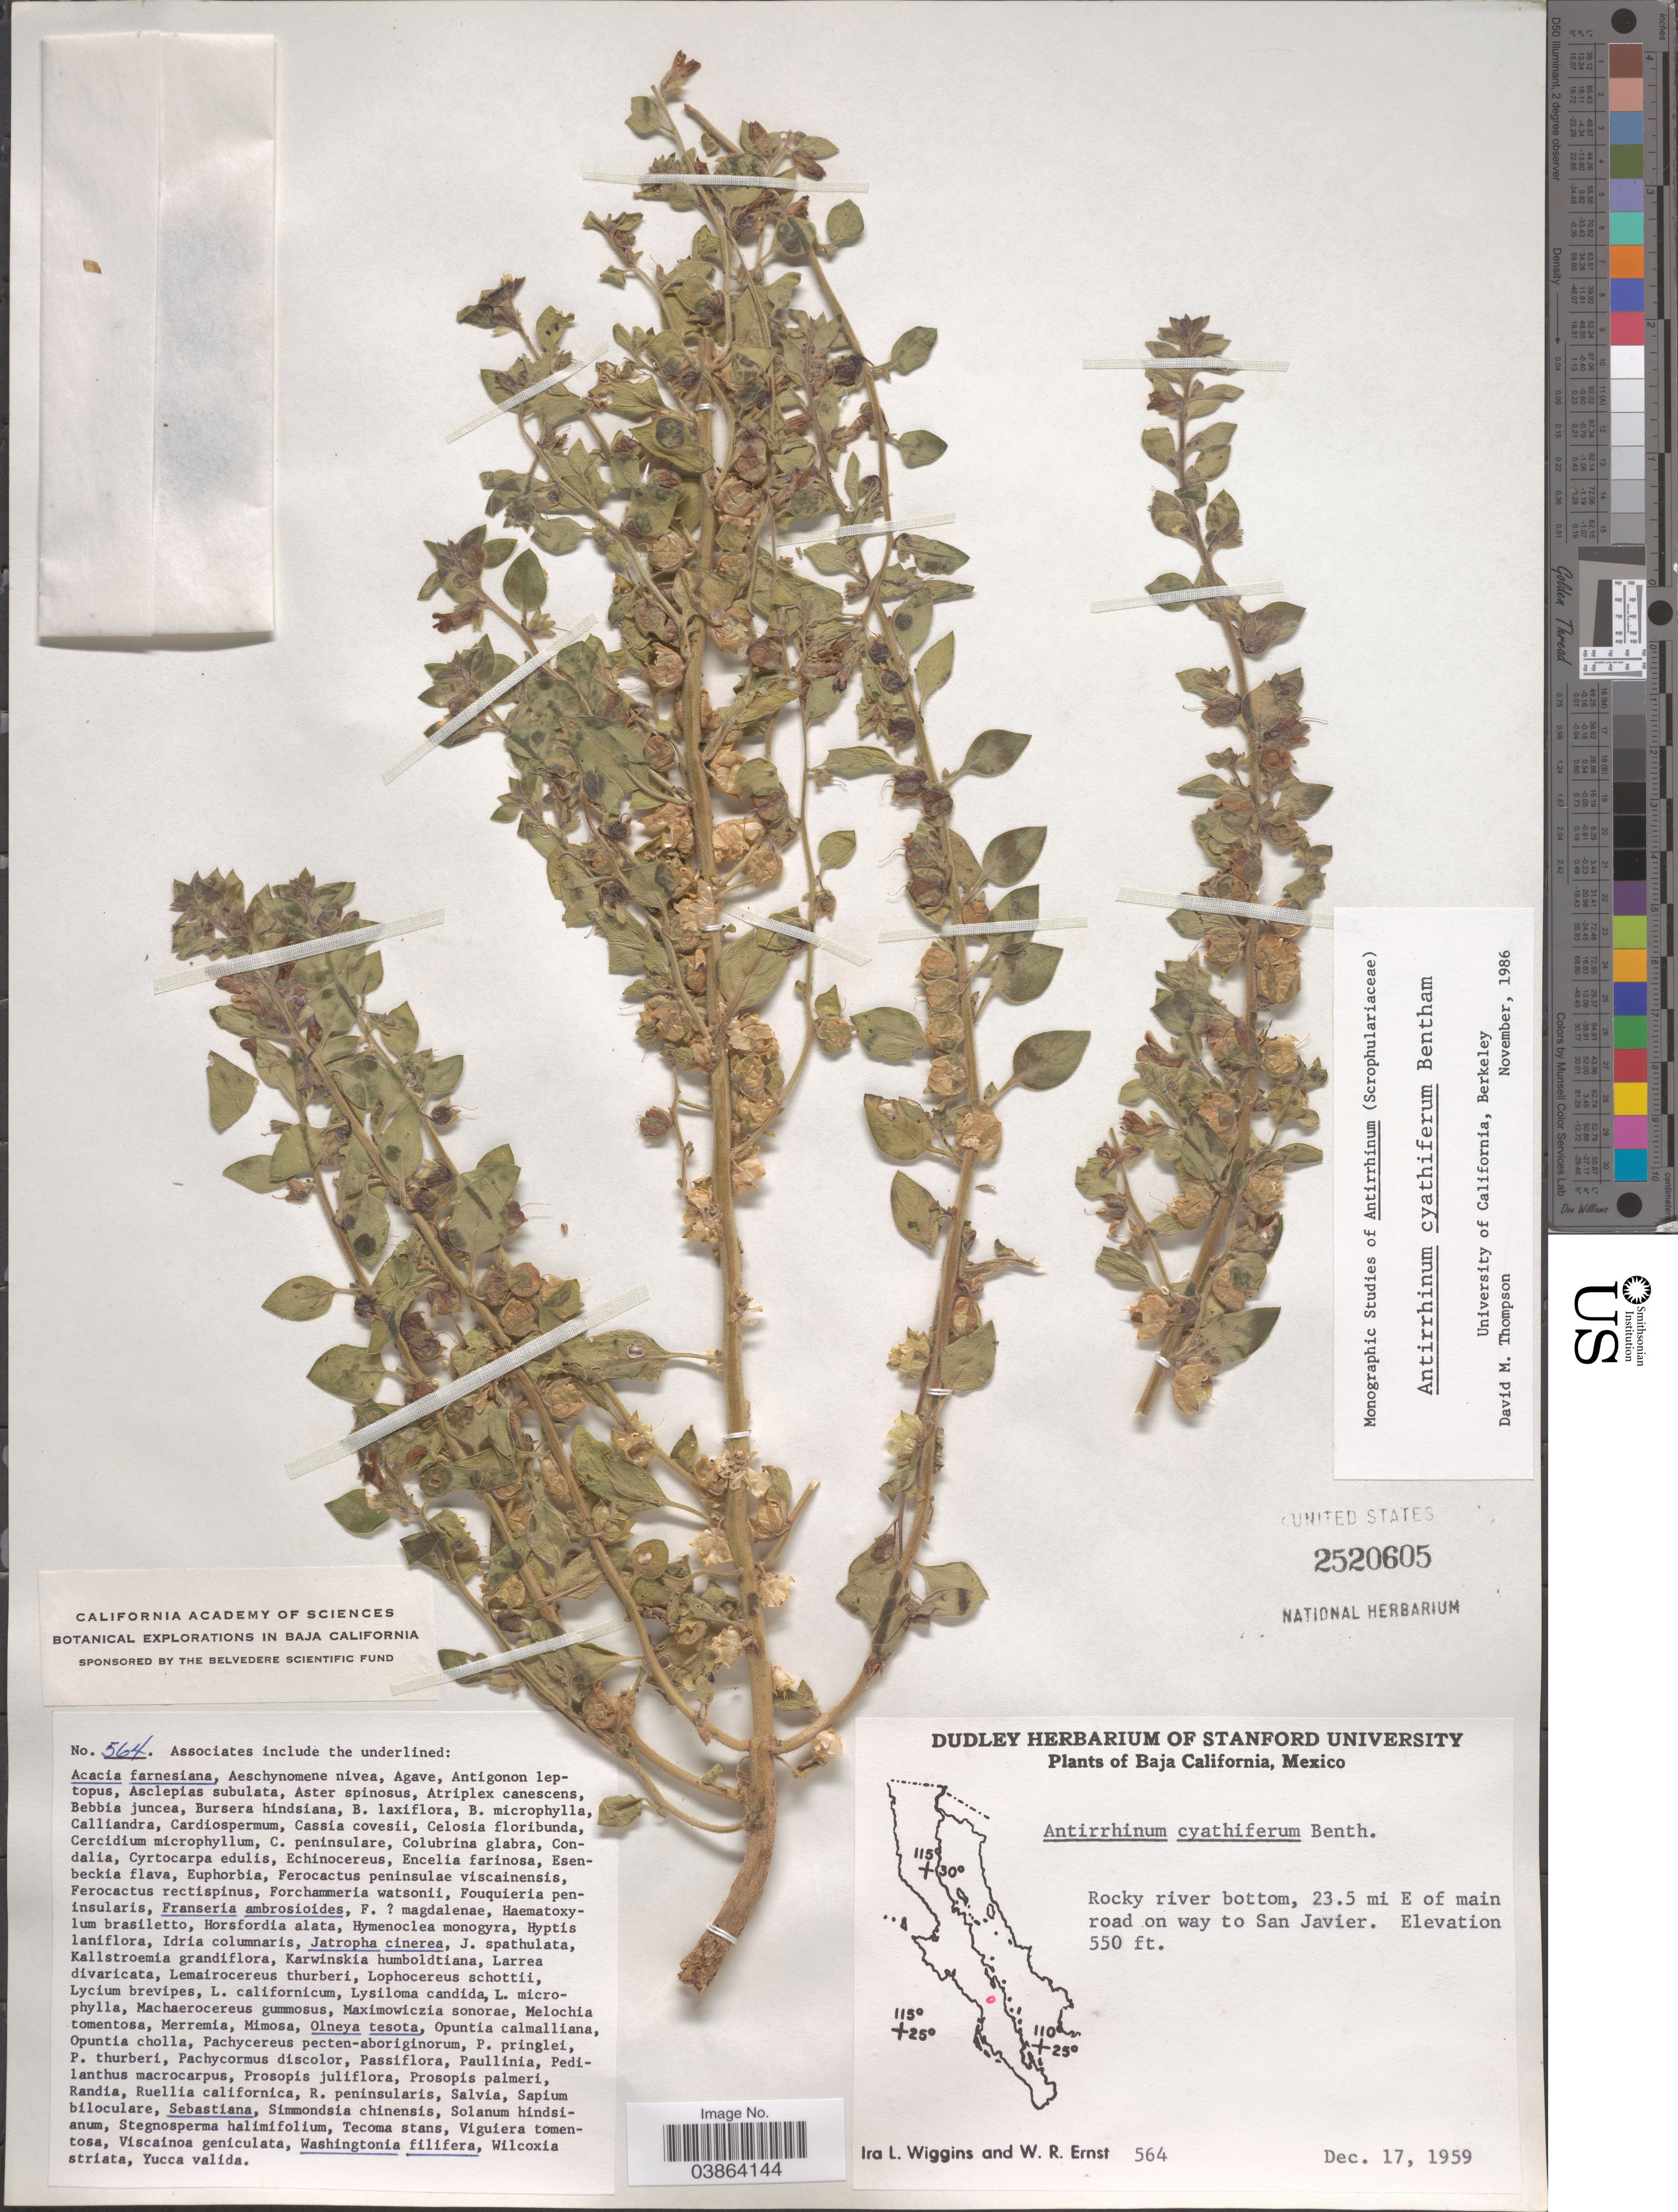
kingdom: Plantae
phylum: Tracheophyta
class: Magnoliopsida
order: Lamiales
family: Plantaginaceae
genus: Pseudorontium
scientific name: Pseudorontium cyathiferum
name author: (Benth.) Rothm.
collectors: I. L. Wiggins & W. R. Ernst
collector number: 564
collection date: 1959-11-17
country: Mexico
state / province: Baja California Sur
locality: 23.5 mi E of main road on way to San Javier.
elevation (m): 168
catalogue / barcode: US 2520605